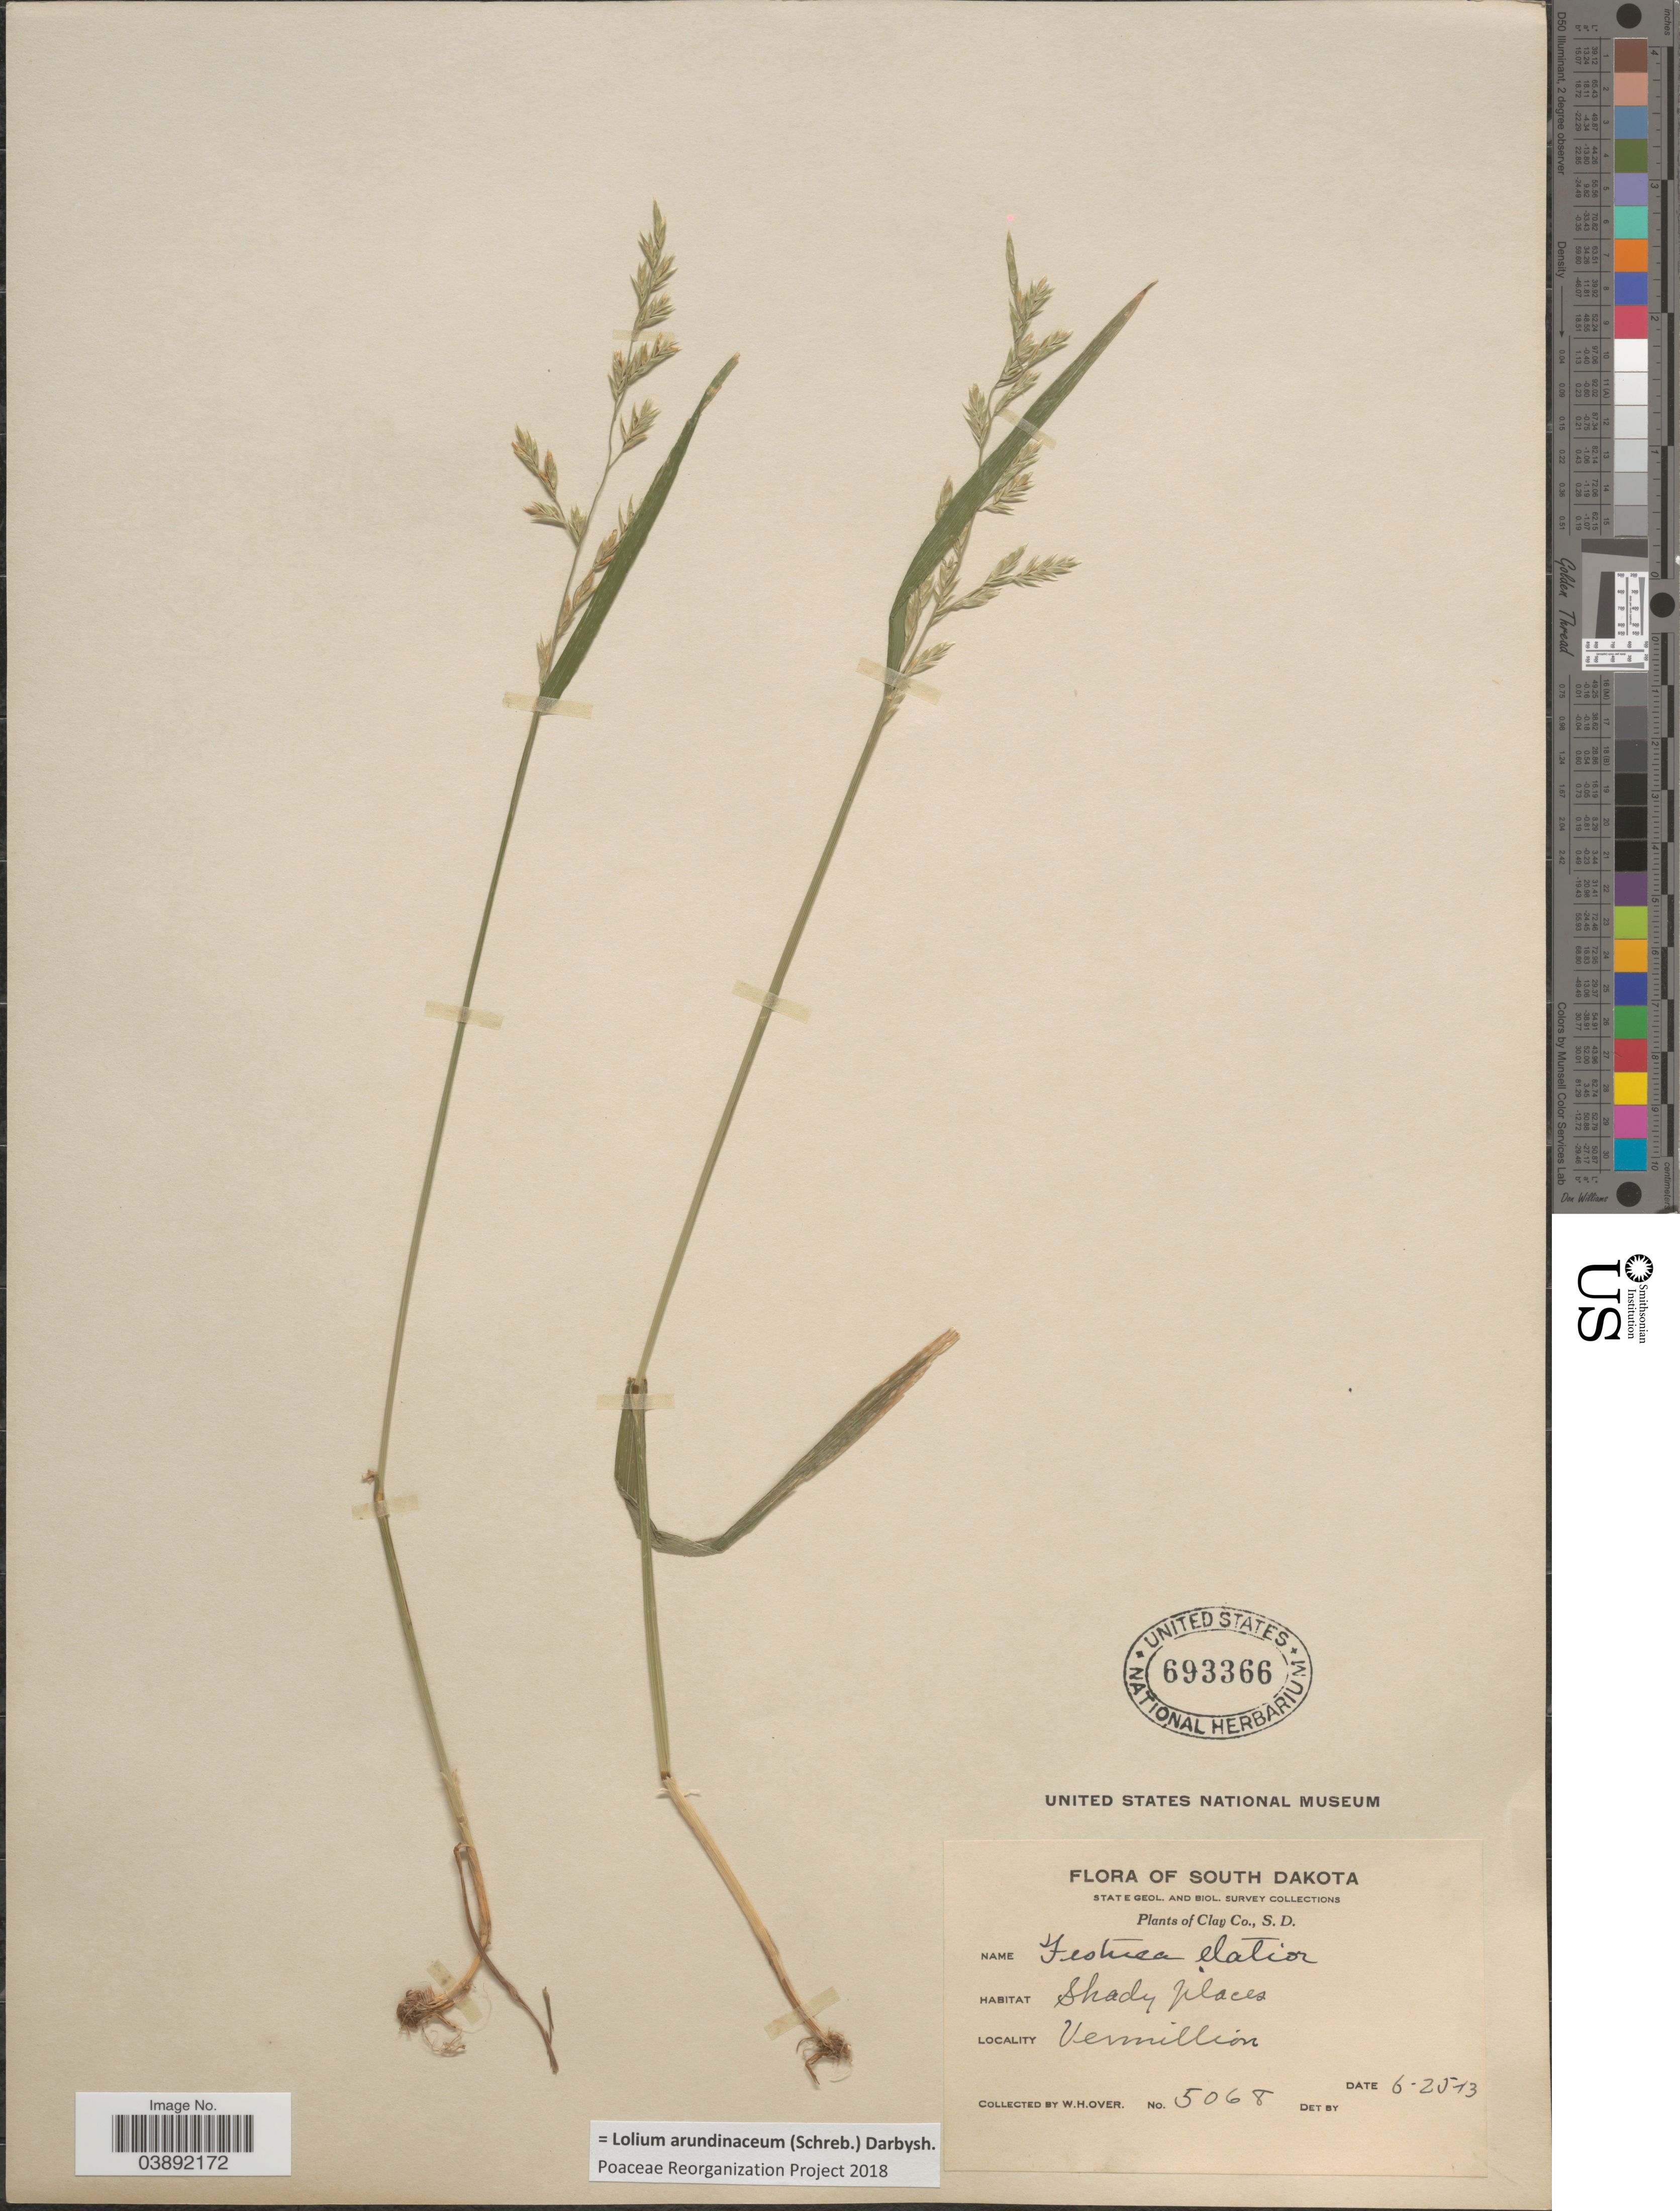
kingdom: Plantae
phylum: Tracheophyta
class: Liliopsida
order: Poales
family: Poaceae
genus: Lolium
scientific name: Lolium arundinaceum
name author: (Schreb.) Darbysh.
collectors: W. Over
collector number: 5068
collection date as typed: Transcribed d/m/y: 25/6/13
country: United States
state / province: South Dakota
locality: Clay Co., Vermillion.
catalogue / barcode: US 693366